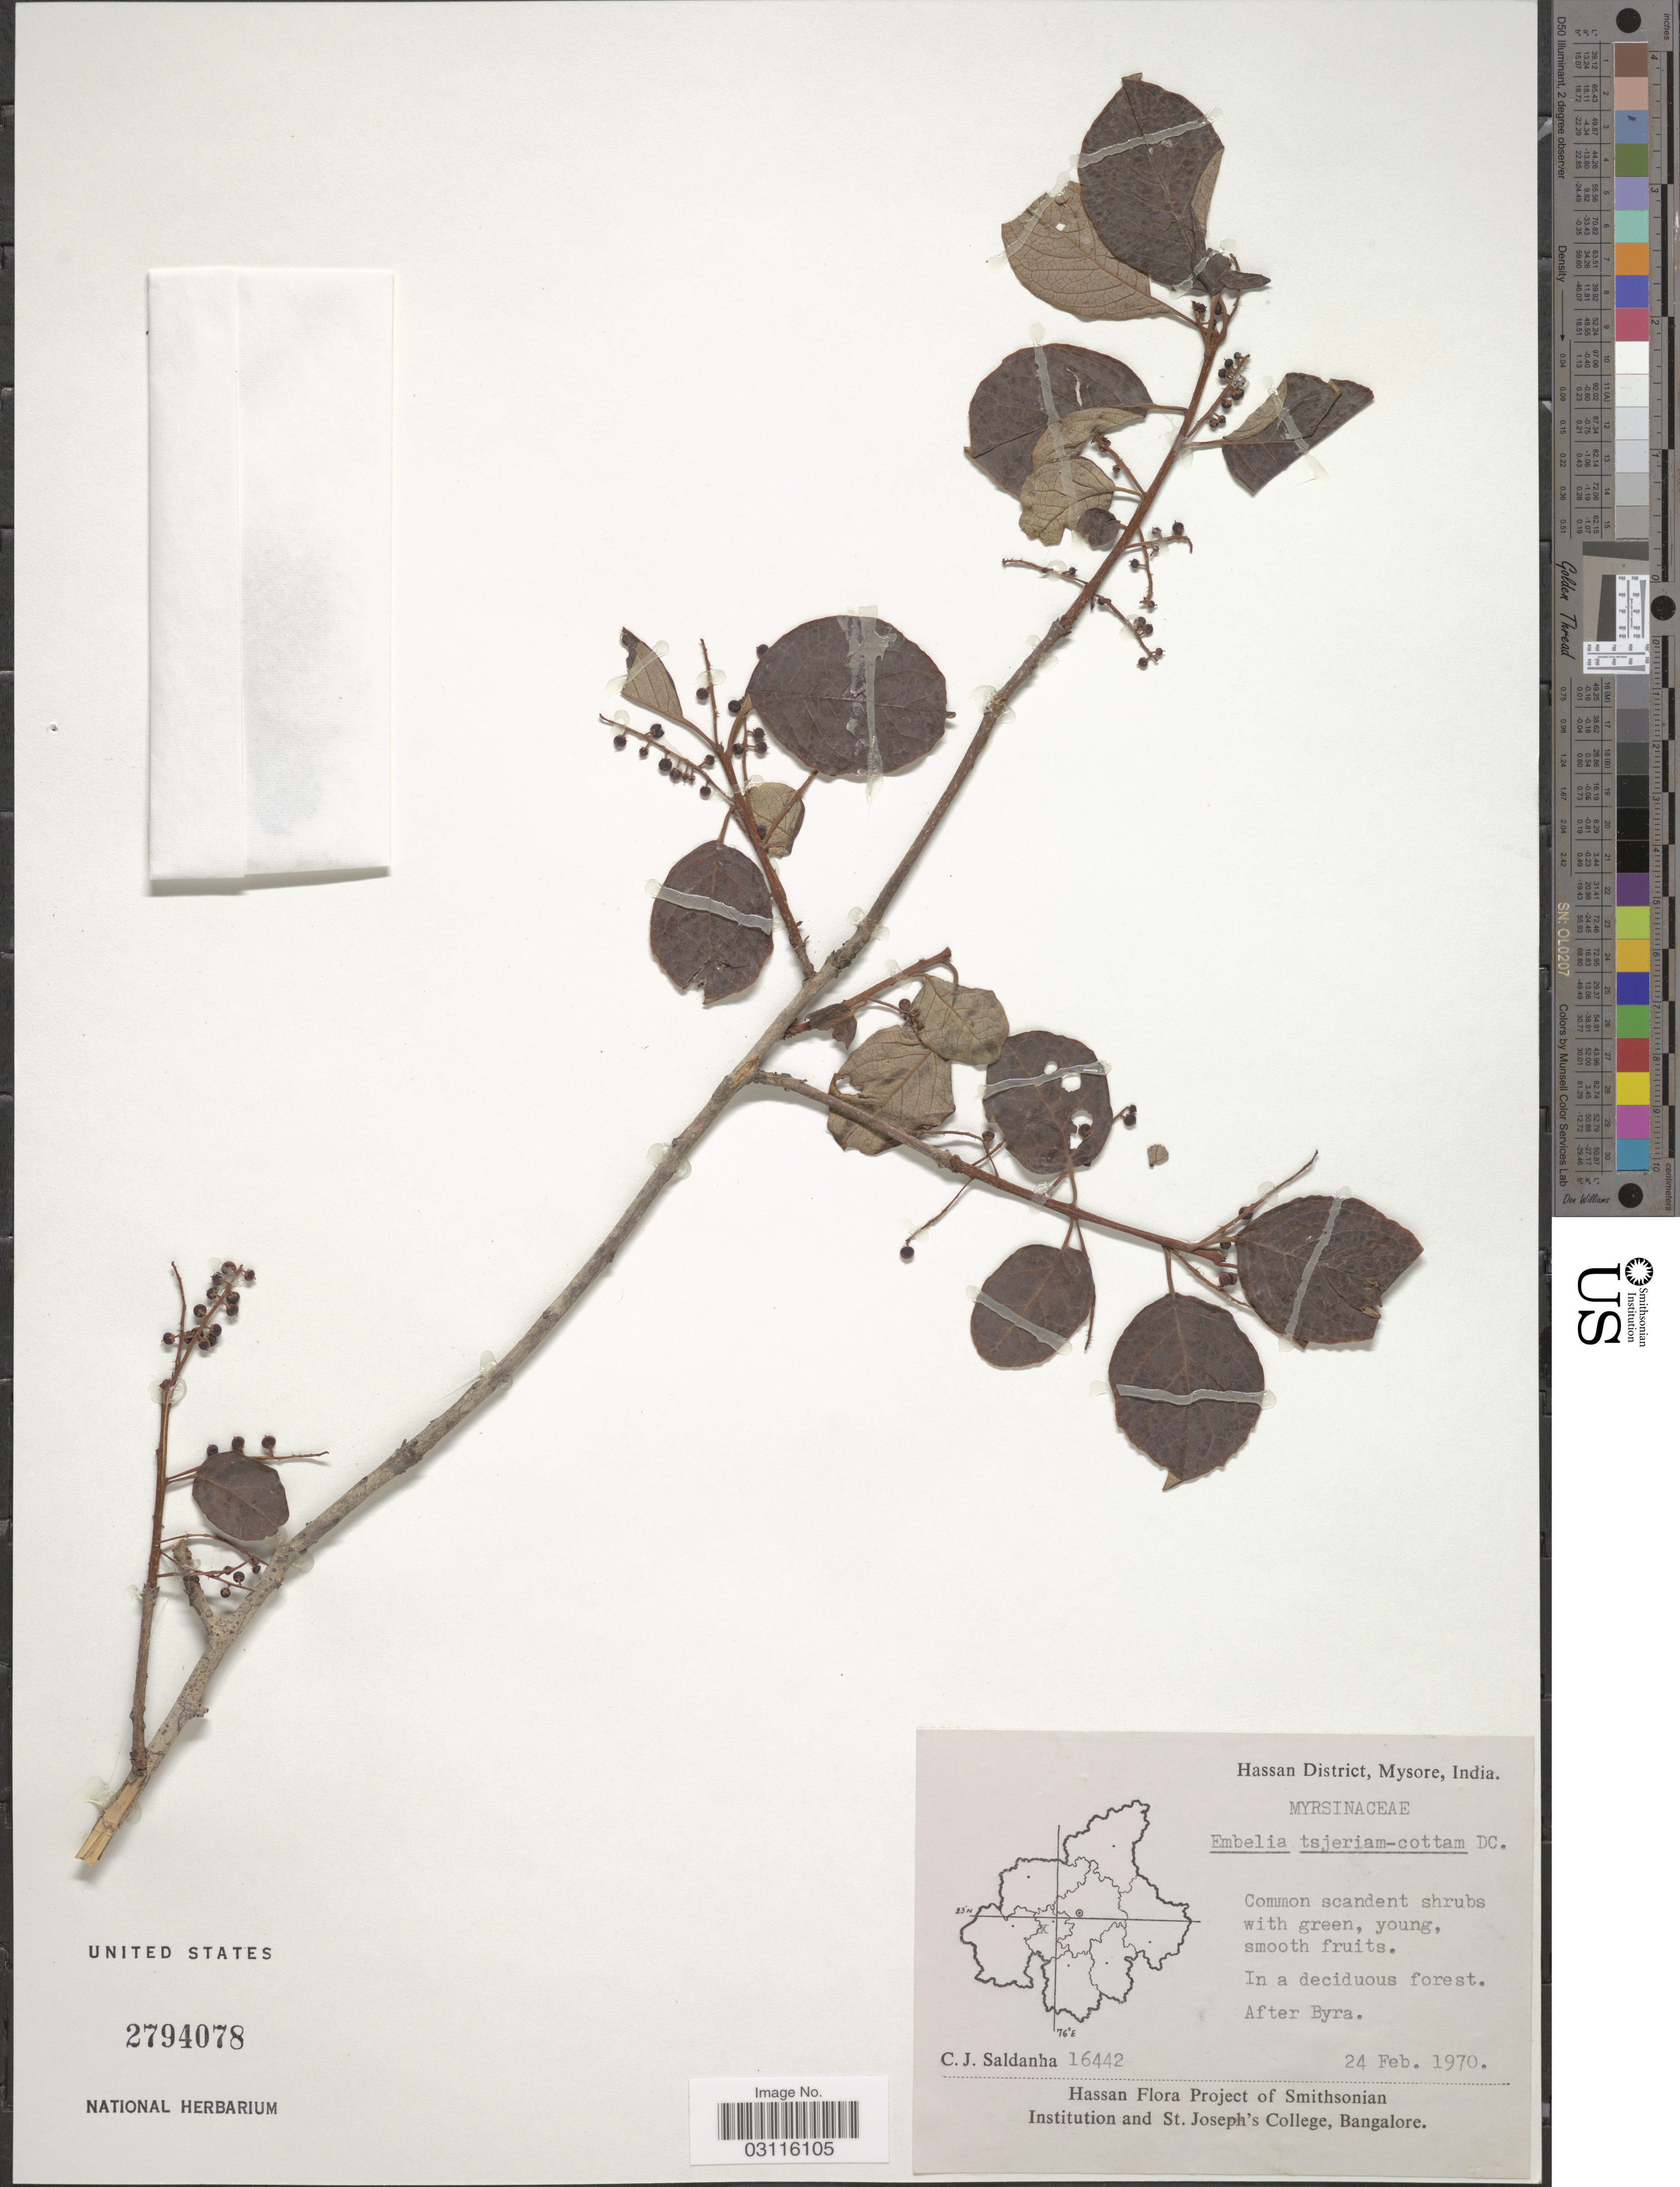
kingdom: Plantae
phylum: Tracheophyta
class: Magnoliopsida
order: Ericales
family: Primulaceae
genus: Embelia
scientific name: Embelia tsjeriam-cottam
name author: (Roem. & Schult.) A. DC.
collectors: C. J. Saldanha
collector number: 16442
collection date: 1970-02-24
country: India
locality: Hassan District, Mysore, After Byra.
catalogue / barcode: US 2794078